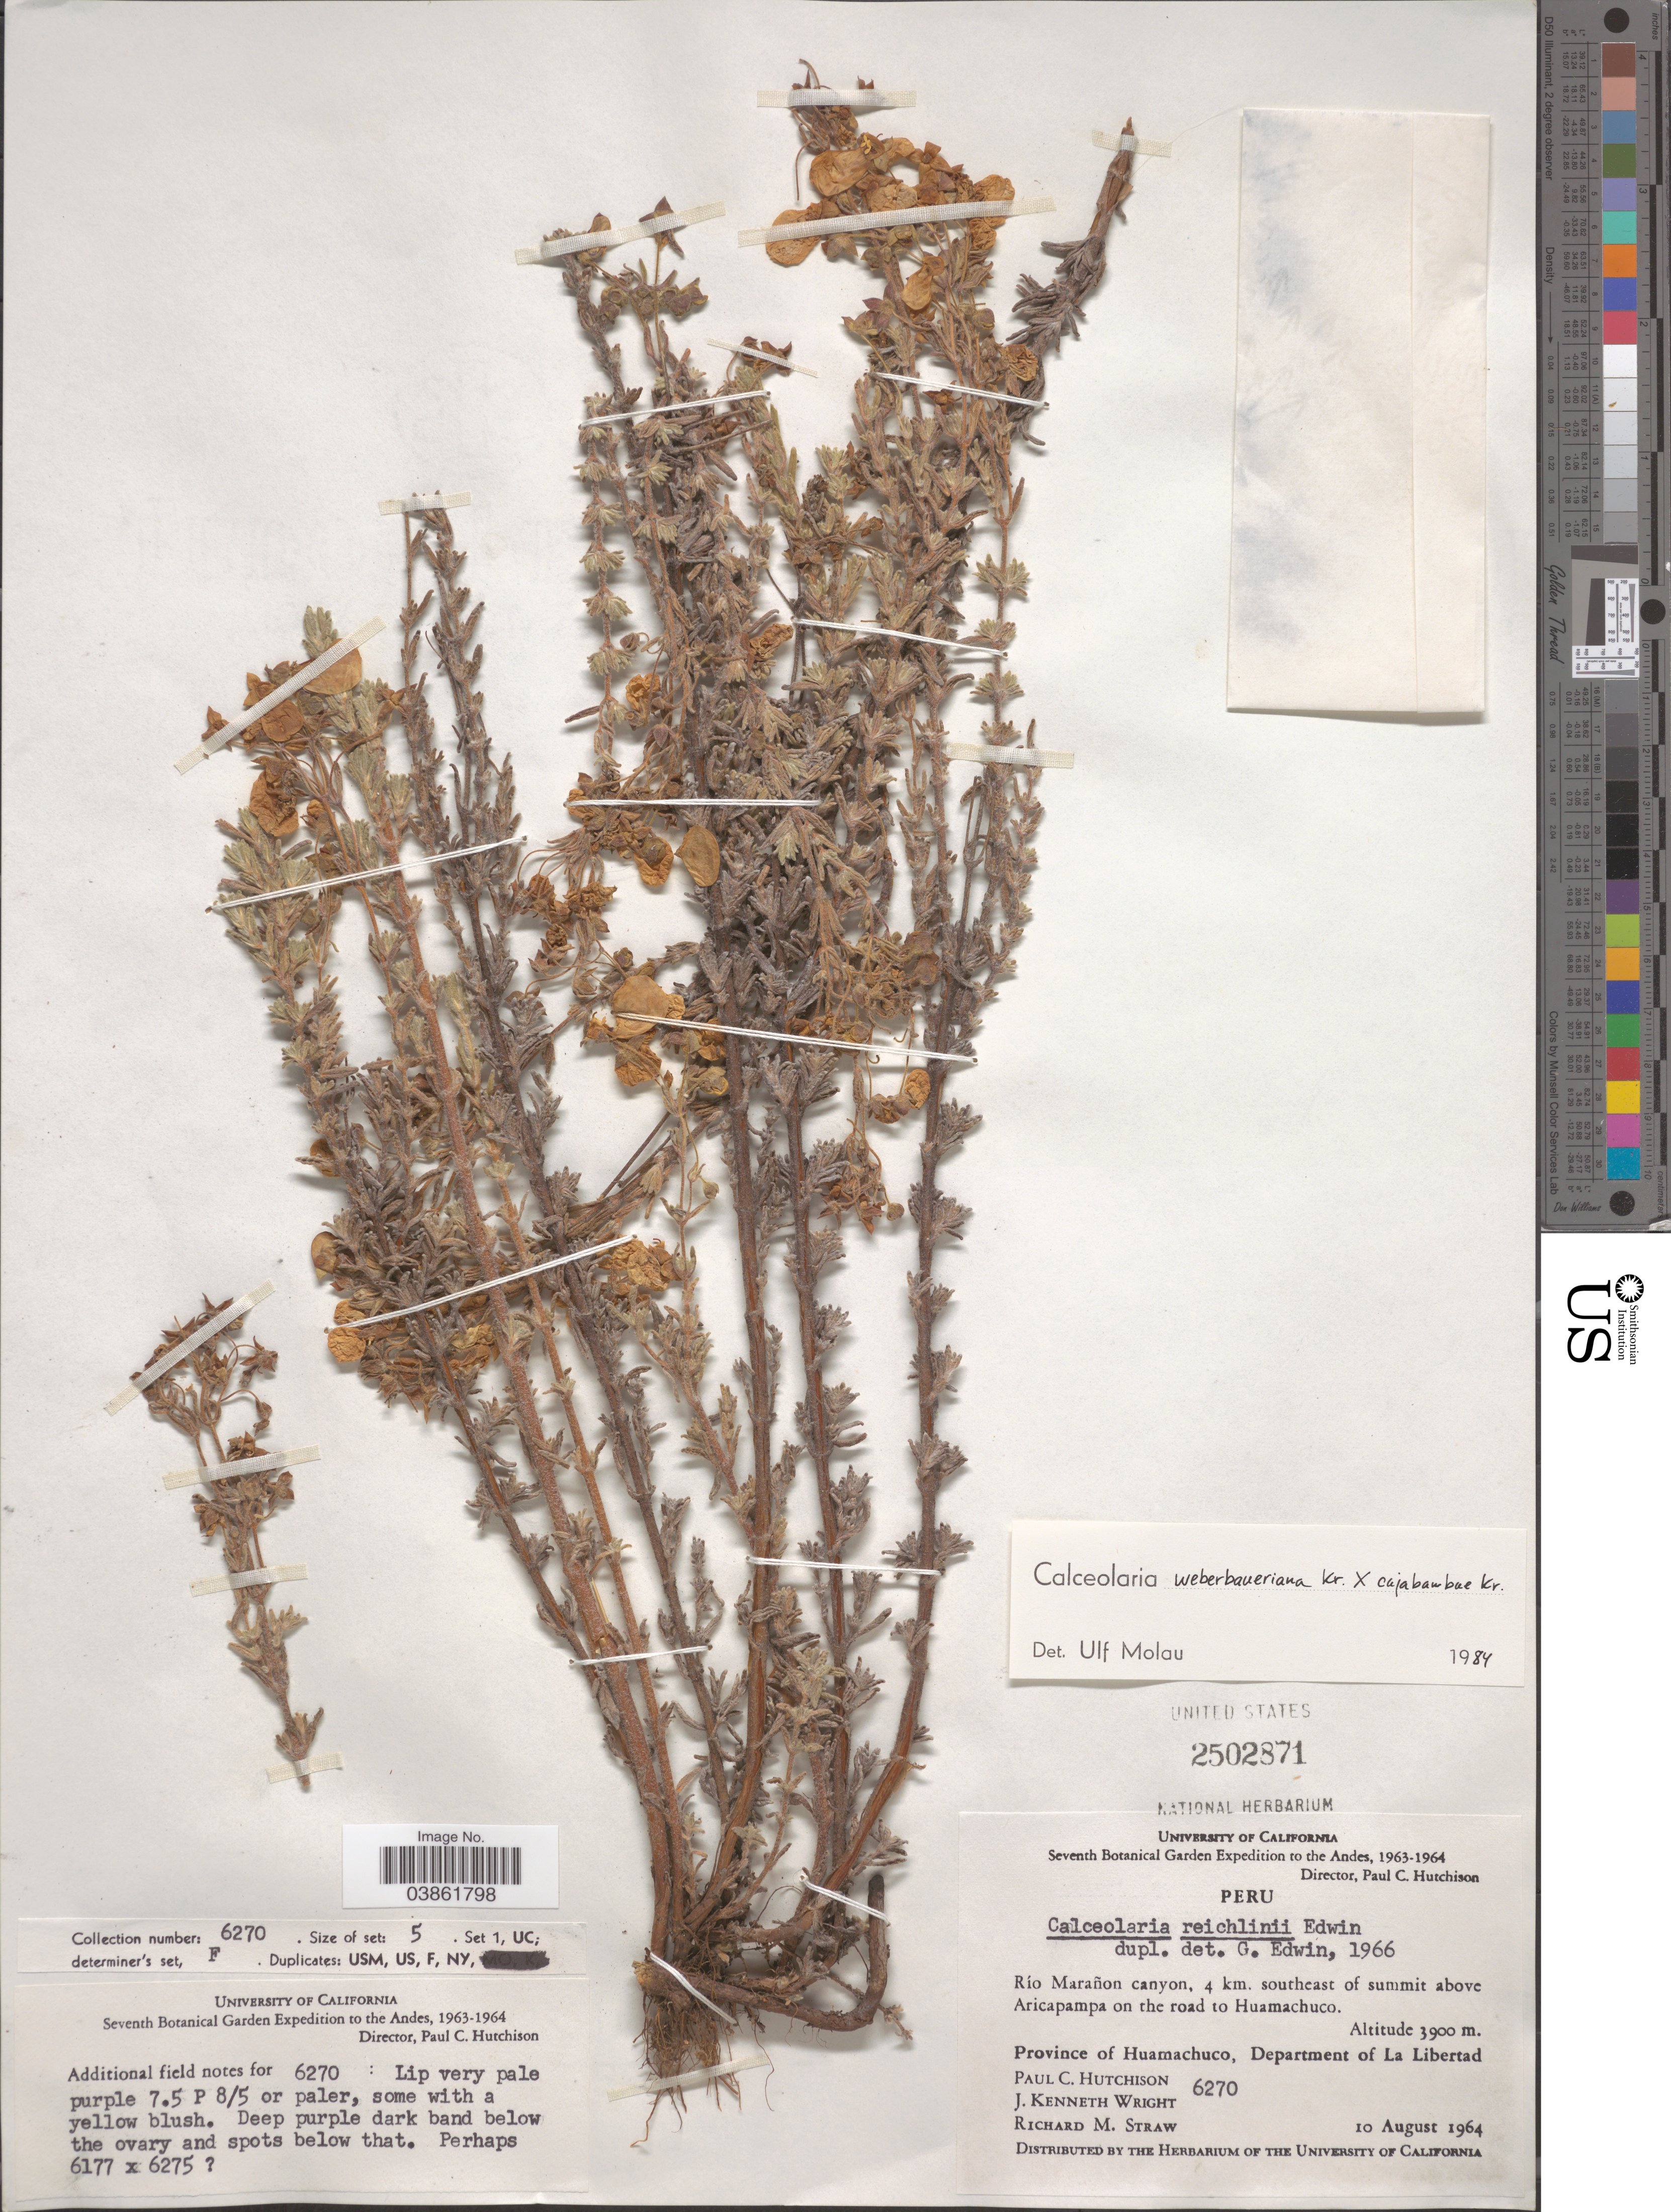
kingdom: Plantae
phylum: Tracheophyta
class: Magnoliopsida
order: Lamiales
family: Calceolariaceae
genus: Calceolaria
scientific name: Calceolaria weberbaueriana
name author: Kraenzl.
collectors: P. C. Hutchison, J. K. Wright & R. M. Straw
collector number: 6270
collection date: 1964-08-10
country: Peru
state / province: La Libertad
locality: The Andes. Río Marañon canyon, 4 km. southeast of summit above Aricapampa on the road to Huamachuco. Province of Huamachuco, Department of La Libertad.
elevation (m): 3900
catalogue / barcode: US 2502871